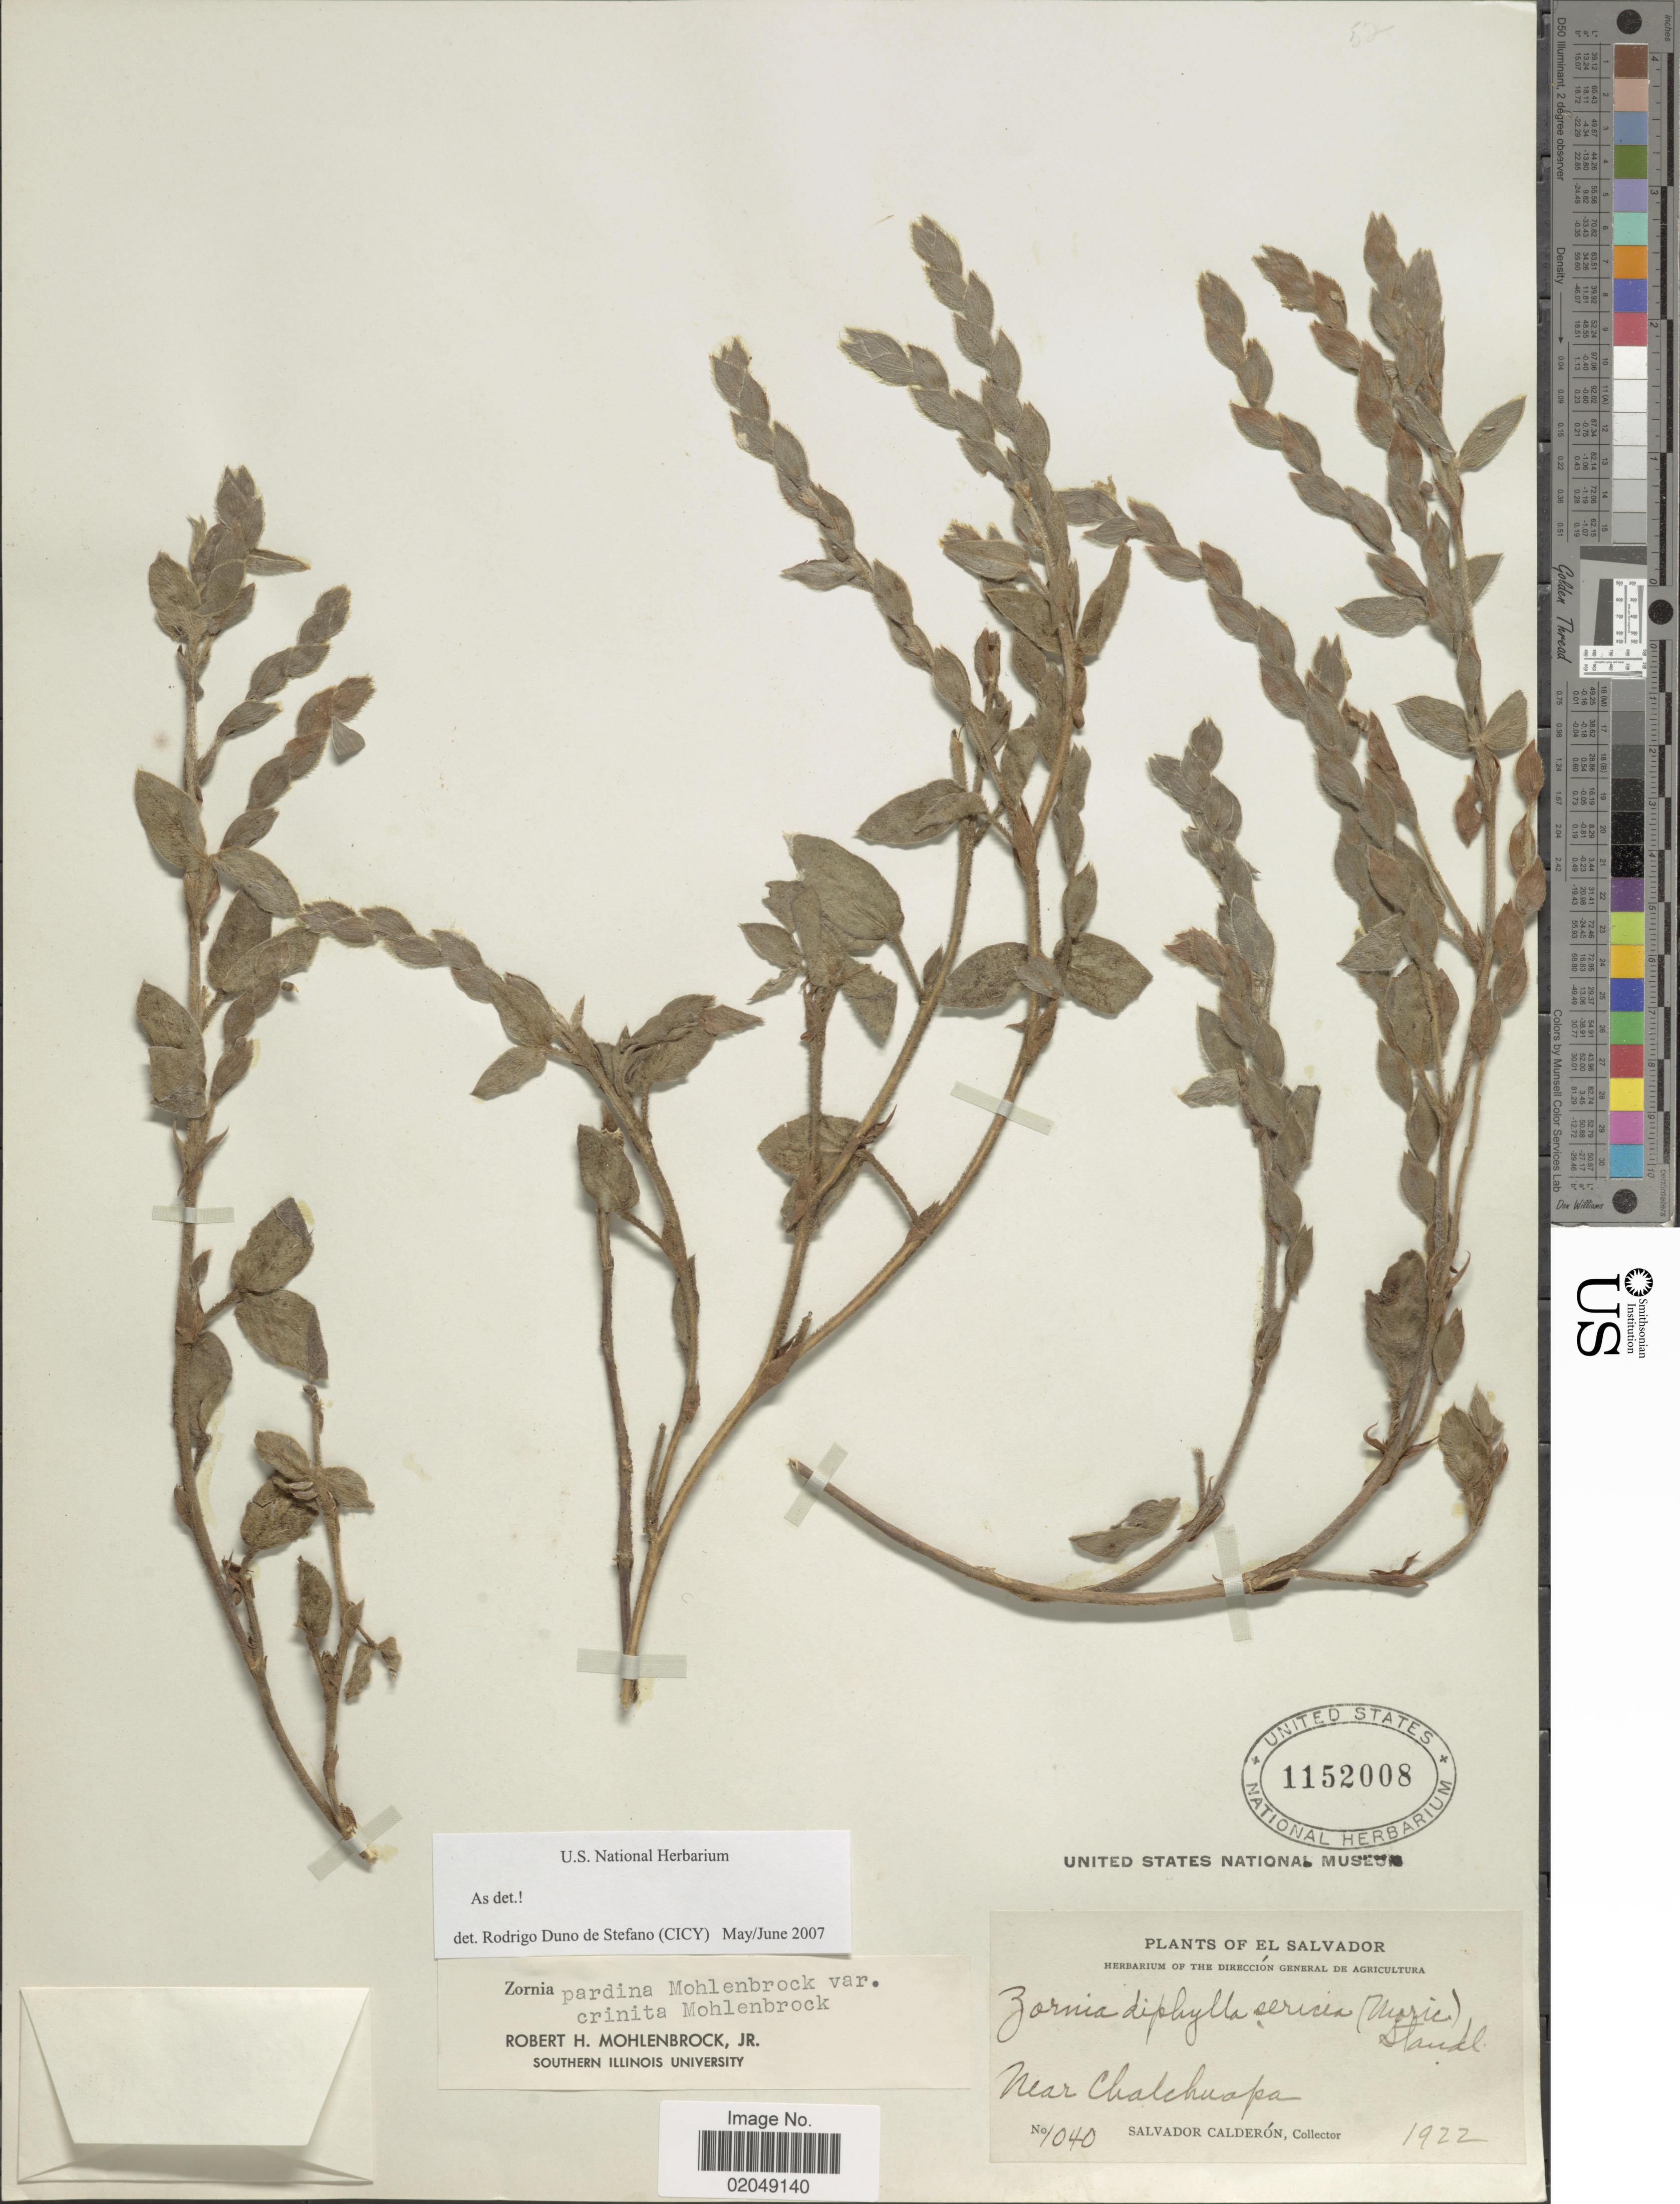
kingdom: Plantae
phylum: Tracheophyta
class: Magnoliopsida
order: Fabales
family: Fabaceae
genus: Zornia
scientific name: Zornia crinata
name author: (Mohlenbr.) Vanni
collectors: S. Calderón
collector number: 1040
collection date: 1922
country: El Salvador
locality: Near Chalchuapa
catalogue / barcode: US 1152008